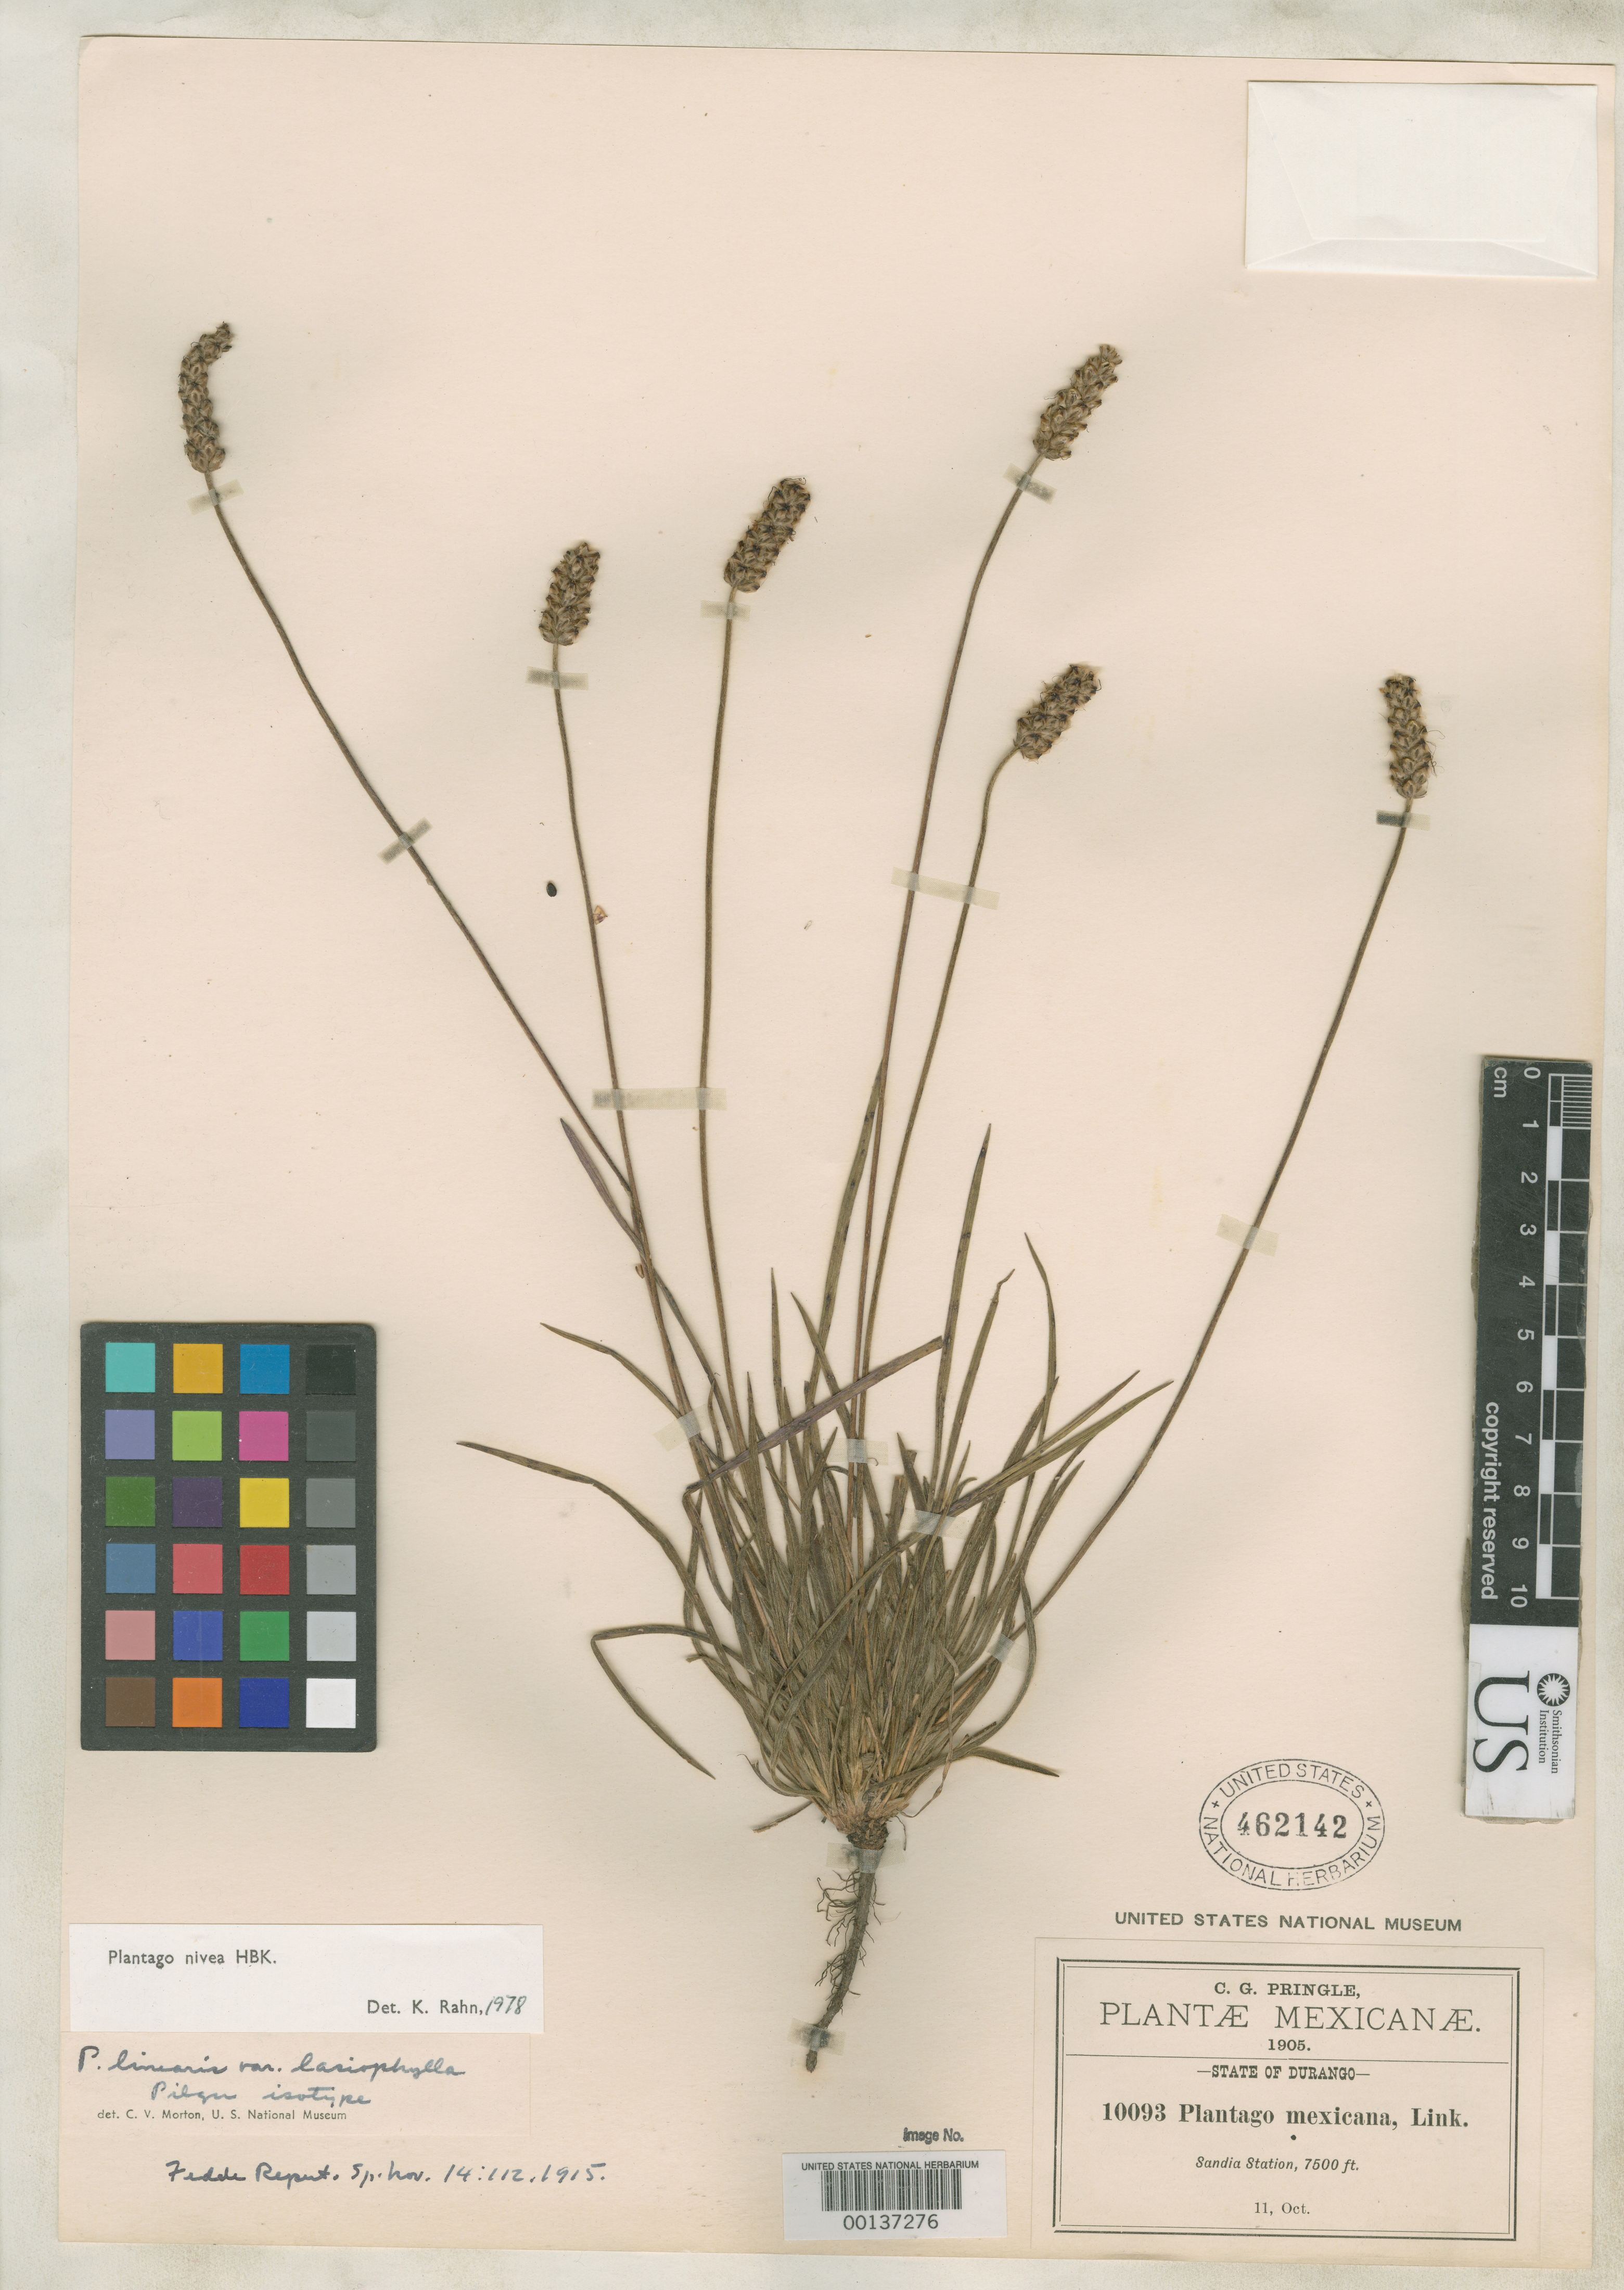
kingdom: Plantae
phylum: Tracheophyta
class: Magnoliopsida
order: Lamiales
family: Plantaginaceae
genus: Plantago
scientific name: Plantago linearis var. lasiophylla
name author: Pilg.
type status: Syntype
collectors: C. G. Pringle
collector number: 10093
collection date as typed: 11 Oct 1905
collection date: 1905-10-11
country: Mexico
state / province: Durango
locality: Sandia Station.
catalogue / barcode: US 462142